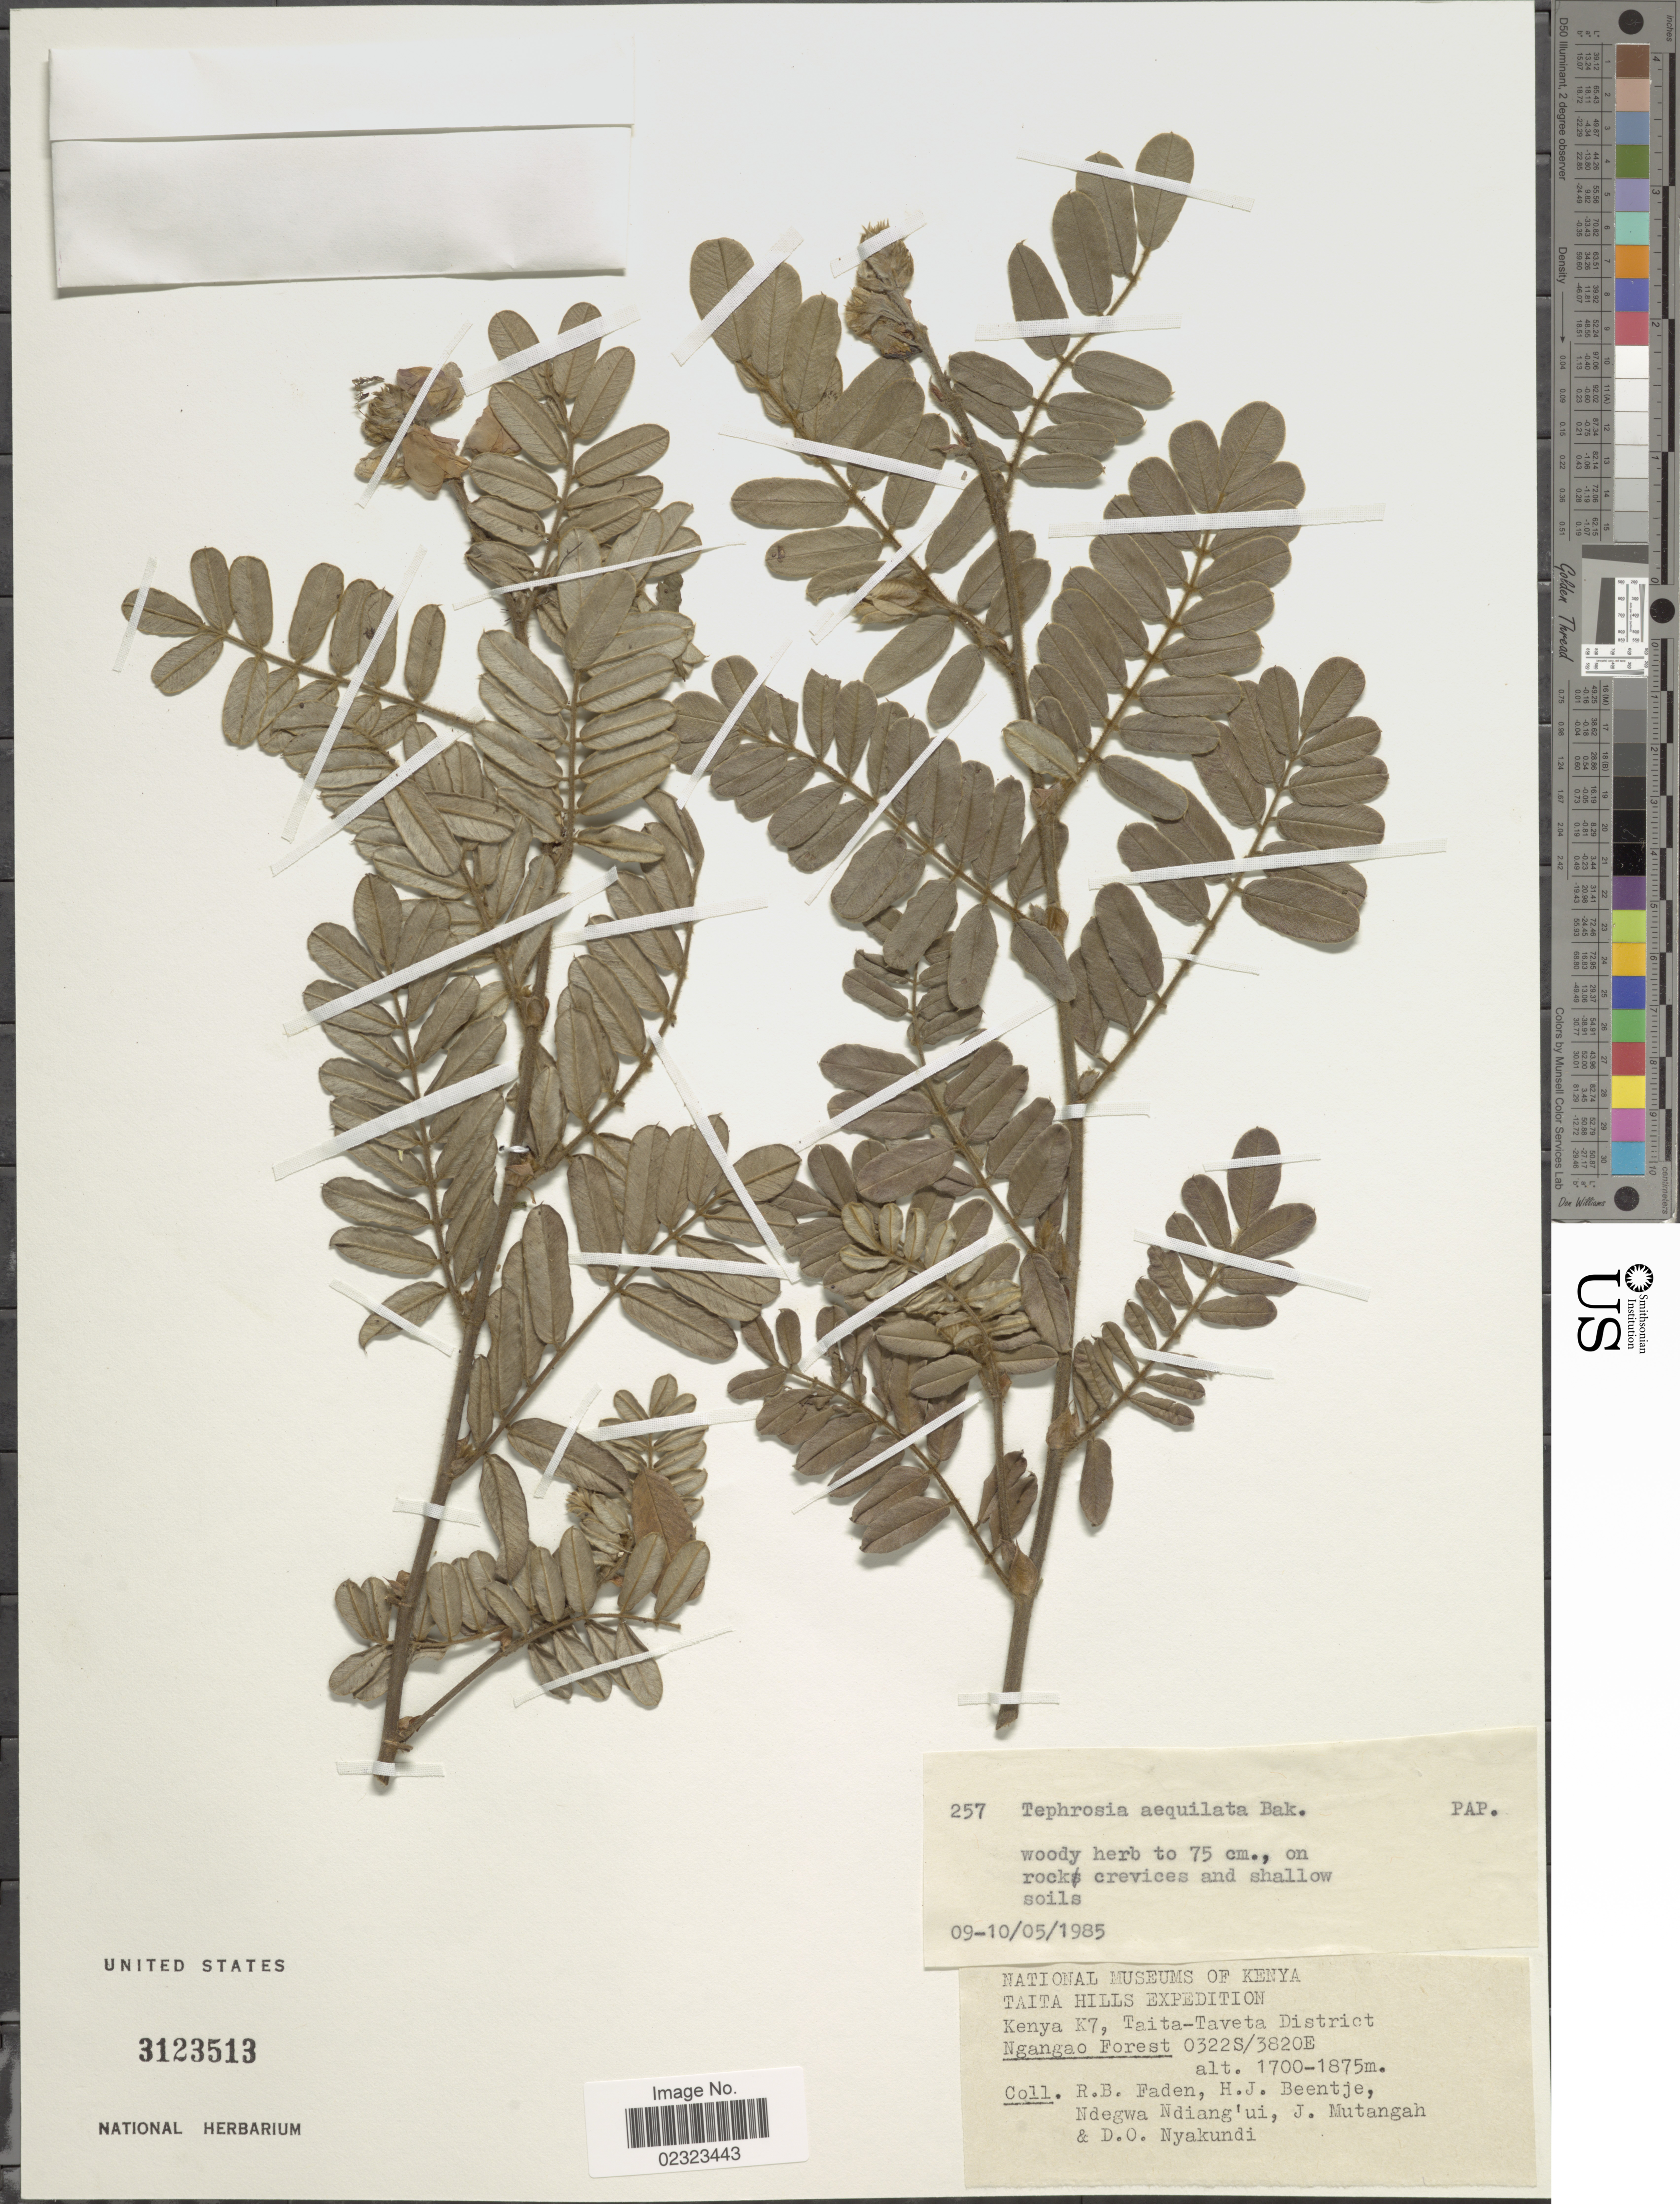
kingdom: Plantae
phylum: Tracheophyta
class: Magnoliopsida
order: Fabales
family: Fabaceae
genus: Tephrosia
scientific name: Tephrosia aequilata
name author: Baker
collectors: R. B. Faden, H. J. Beentje, Ndegwa Ndiang'ui, J. Mutangah & D. Nyakundi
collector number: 257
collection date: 1985-05-09/1985-05-10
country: Kenya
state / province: Taita Taveta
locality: Taita Hills, Kenya K7, Ngangao Forest.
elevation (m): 1700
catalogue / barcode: US 3123513